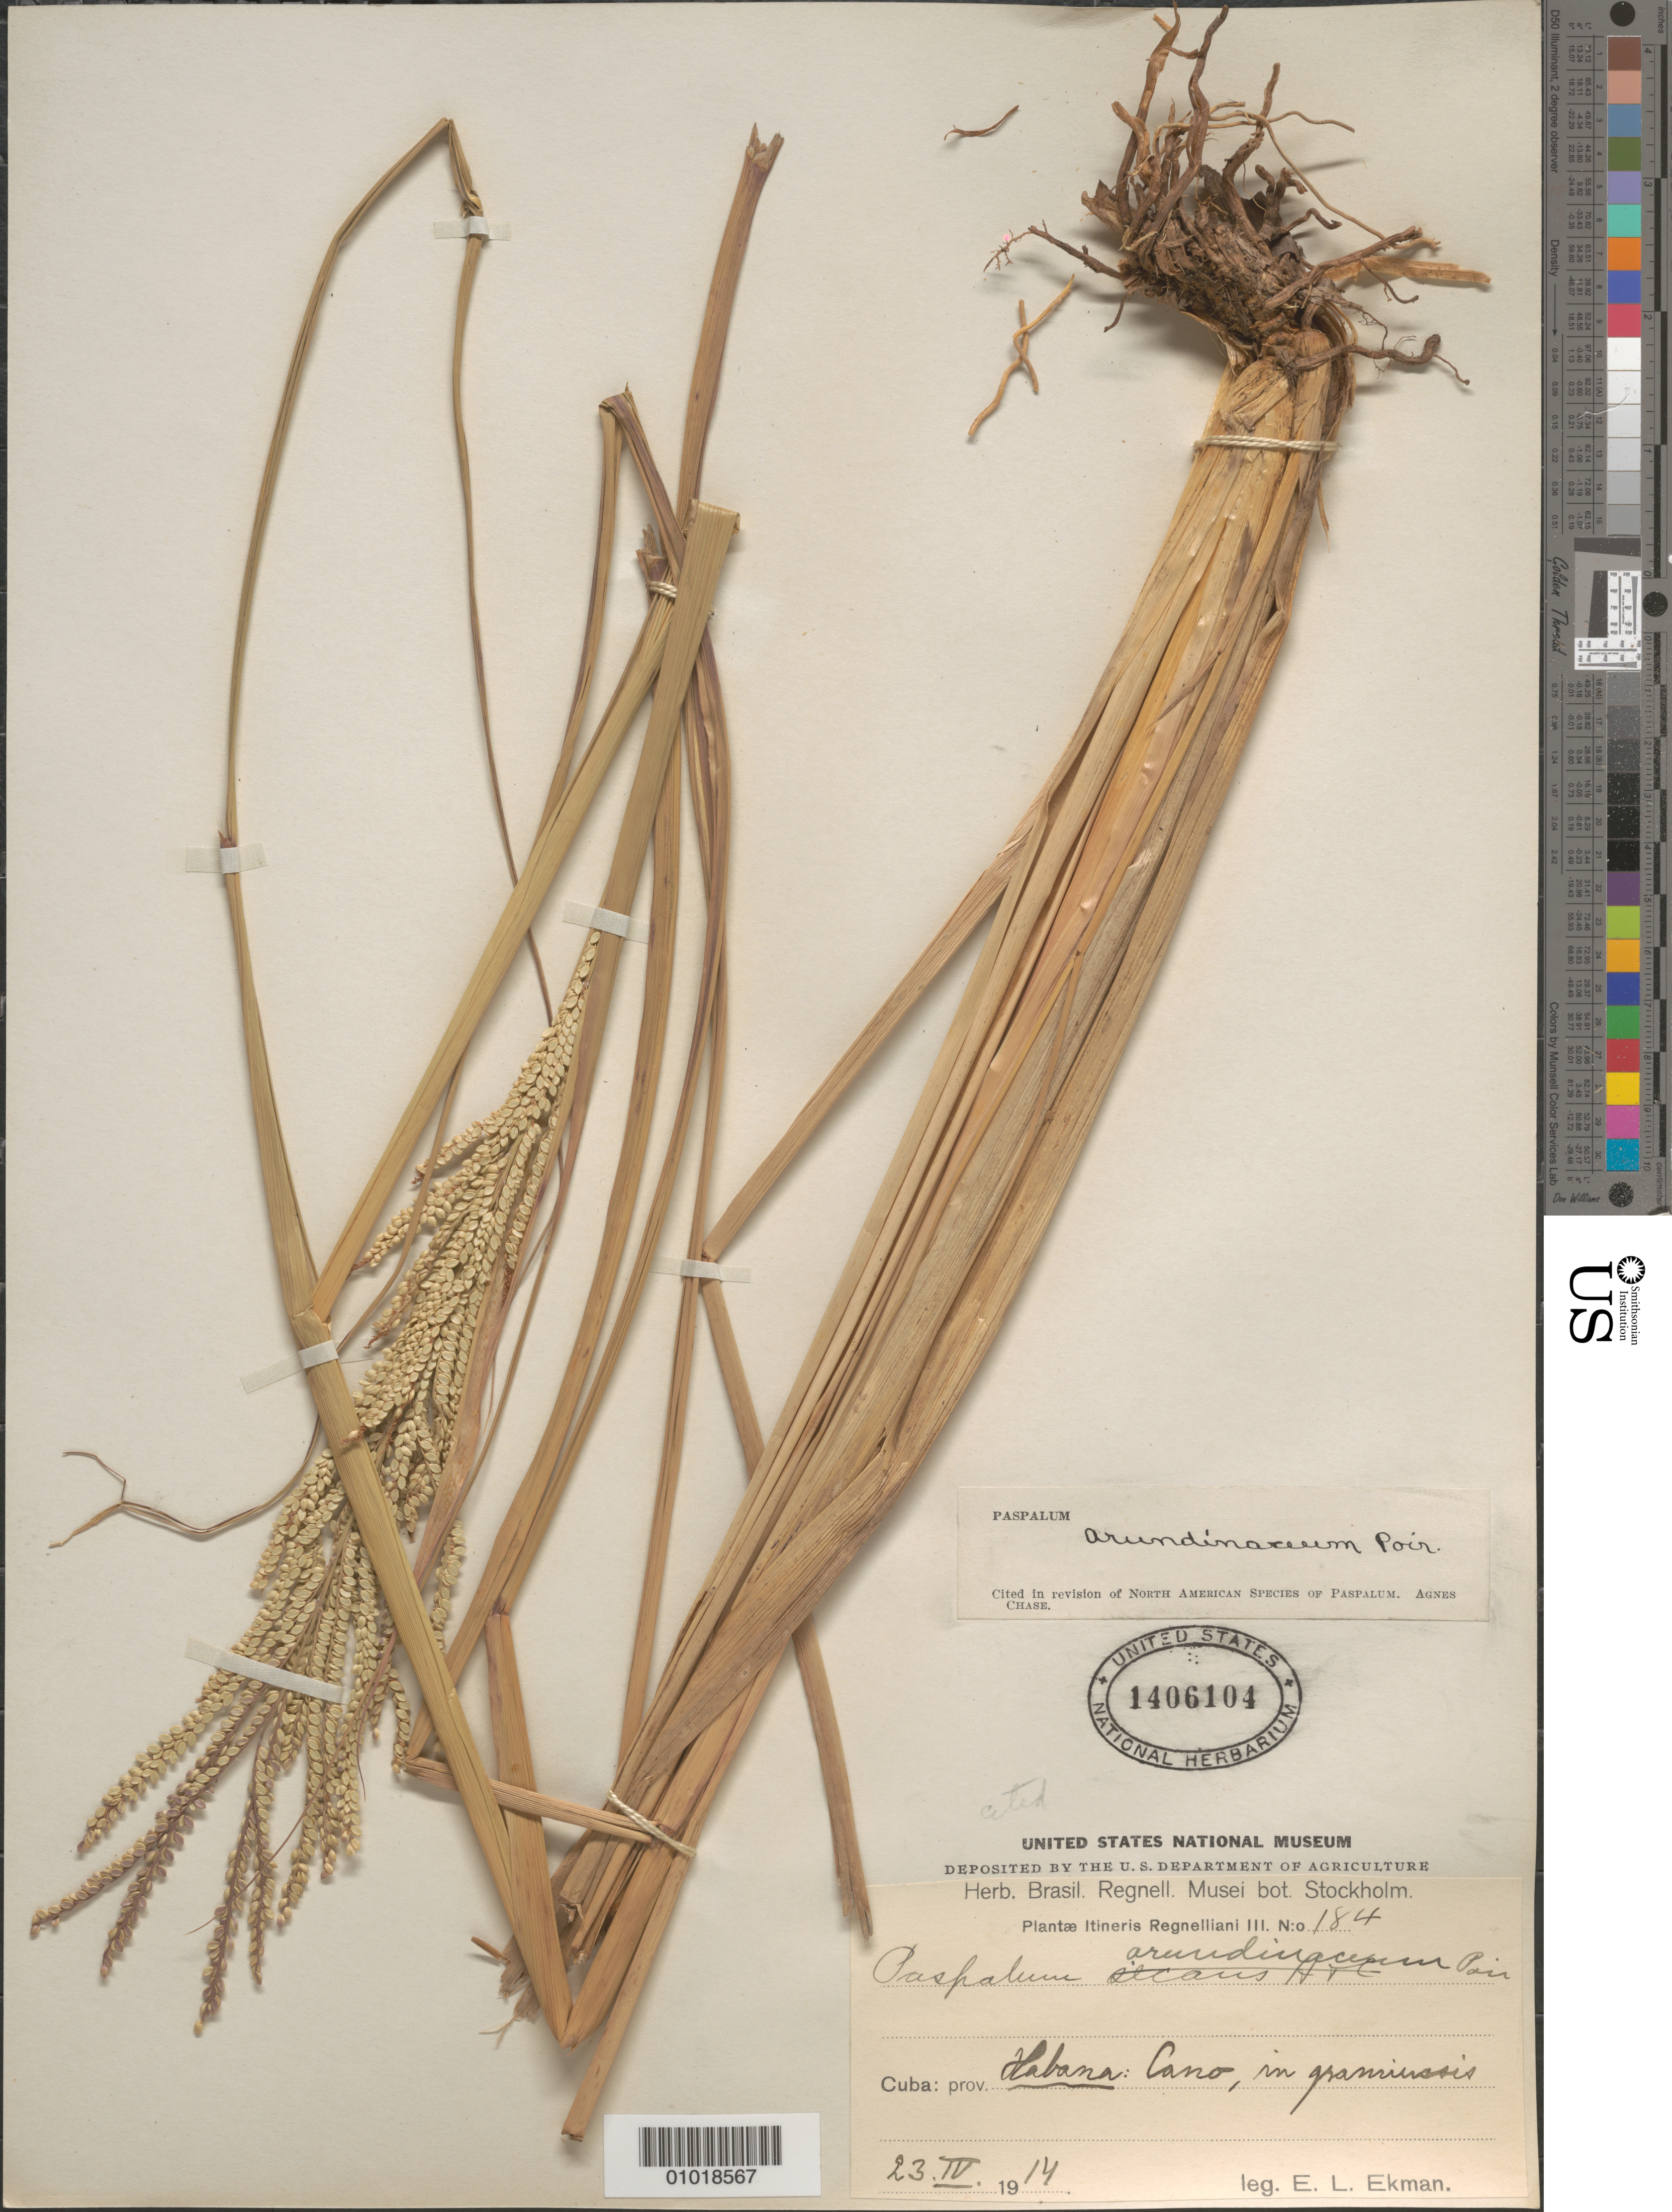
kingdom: Plantae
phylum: Tracheophyta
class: Liliopsida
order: Poales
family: Poaceae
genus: Paspalum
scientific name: Paspalum amphicarpum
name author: Ekman ex Chase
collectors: E. L. Ekman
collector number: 184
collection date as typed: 23 Apr 1914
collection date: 1914-04-23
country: Cuba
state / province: La Habana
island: Cuba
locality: Cano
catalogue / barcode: US 1406104